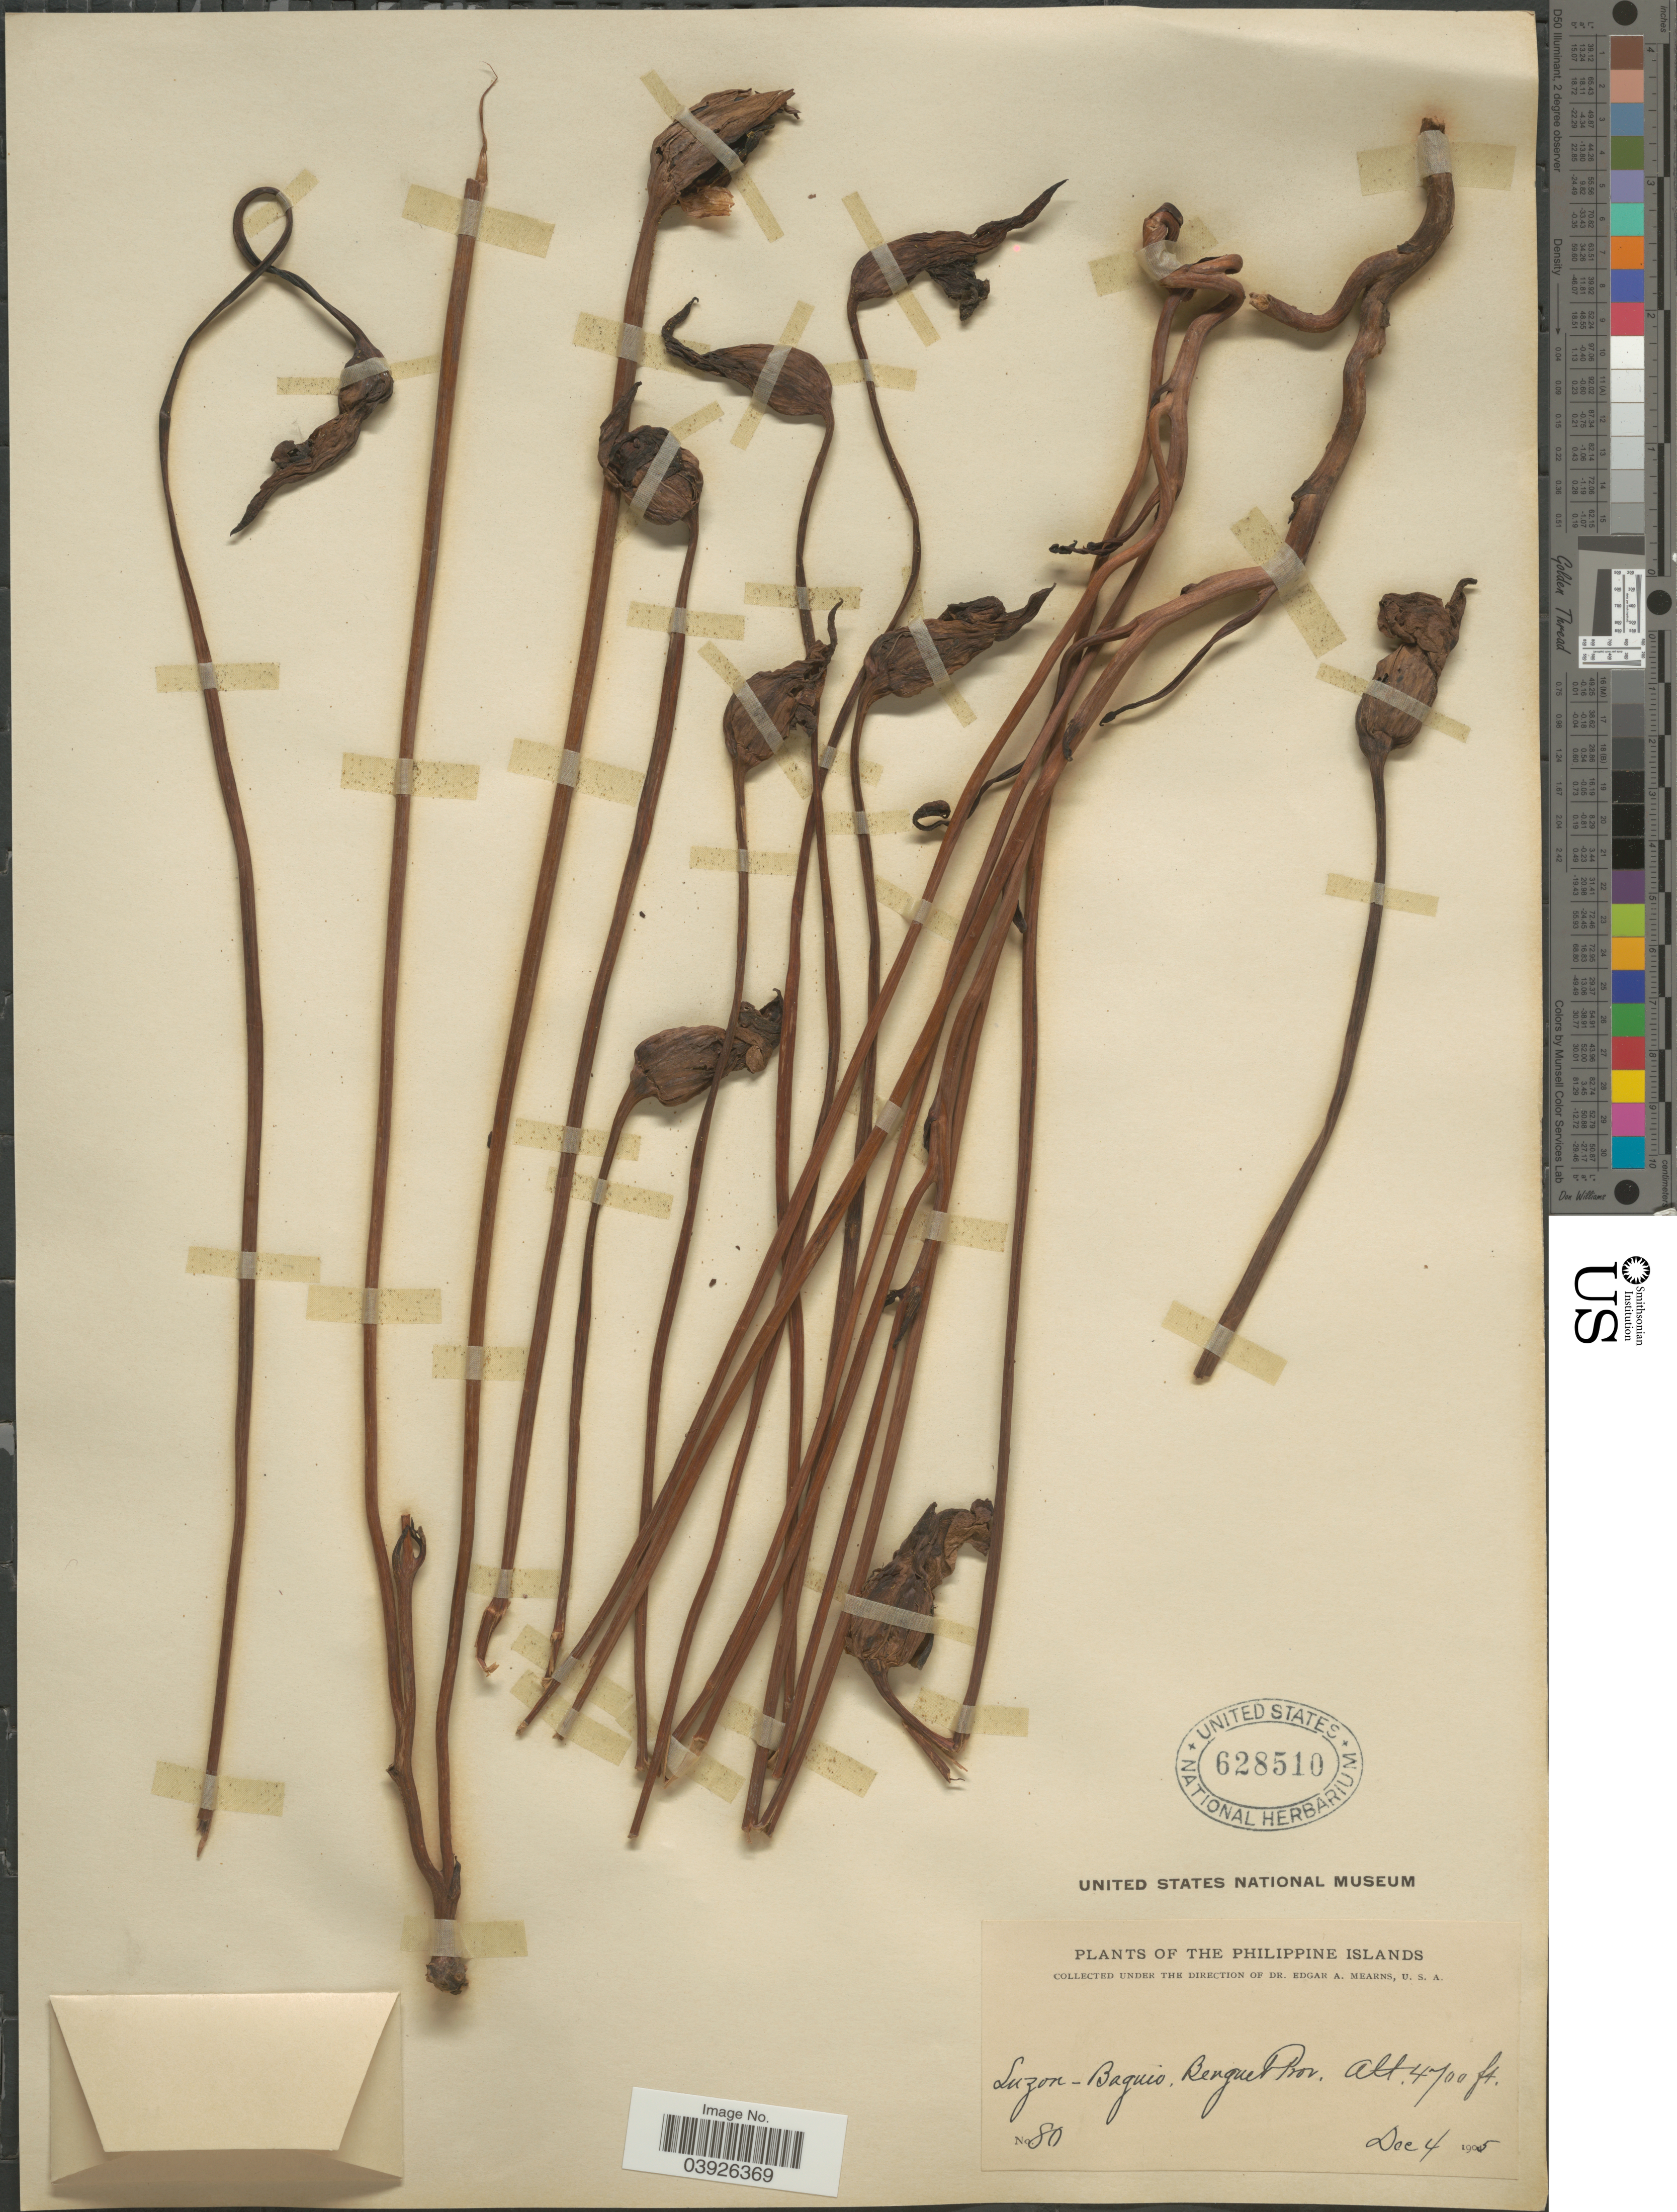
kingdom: Plantae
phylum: Tracheophyta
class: Magnoliopsida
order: Lamiales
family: Orobanchaceae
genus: Aeginetia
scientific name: Aeginetia indica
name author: L.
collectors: E. A. Mearns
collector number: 80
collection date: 1905-12-04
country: Philippines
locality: Luzon - Baguio. Benguet Prov.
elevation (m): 1433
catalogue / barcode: US 628510